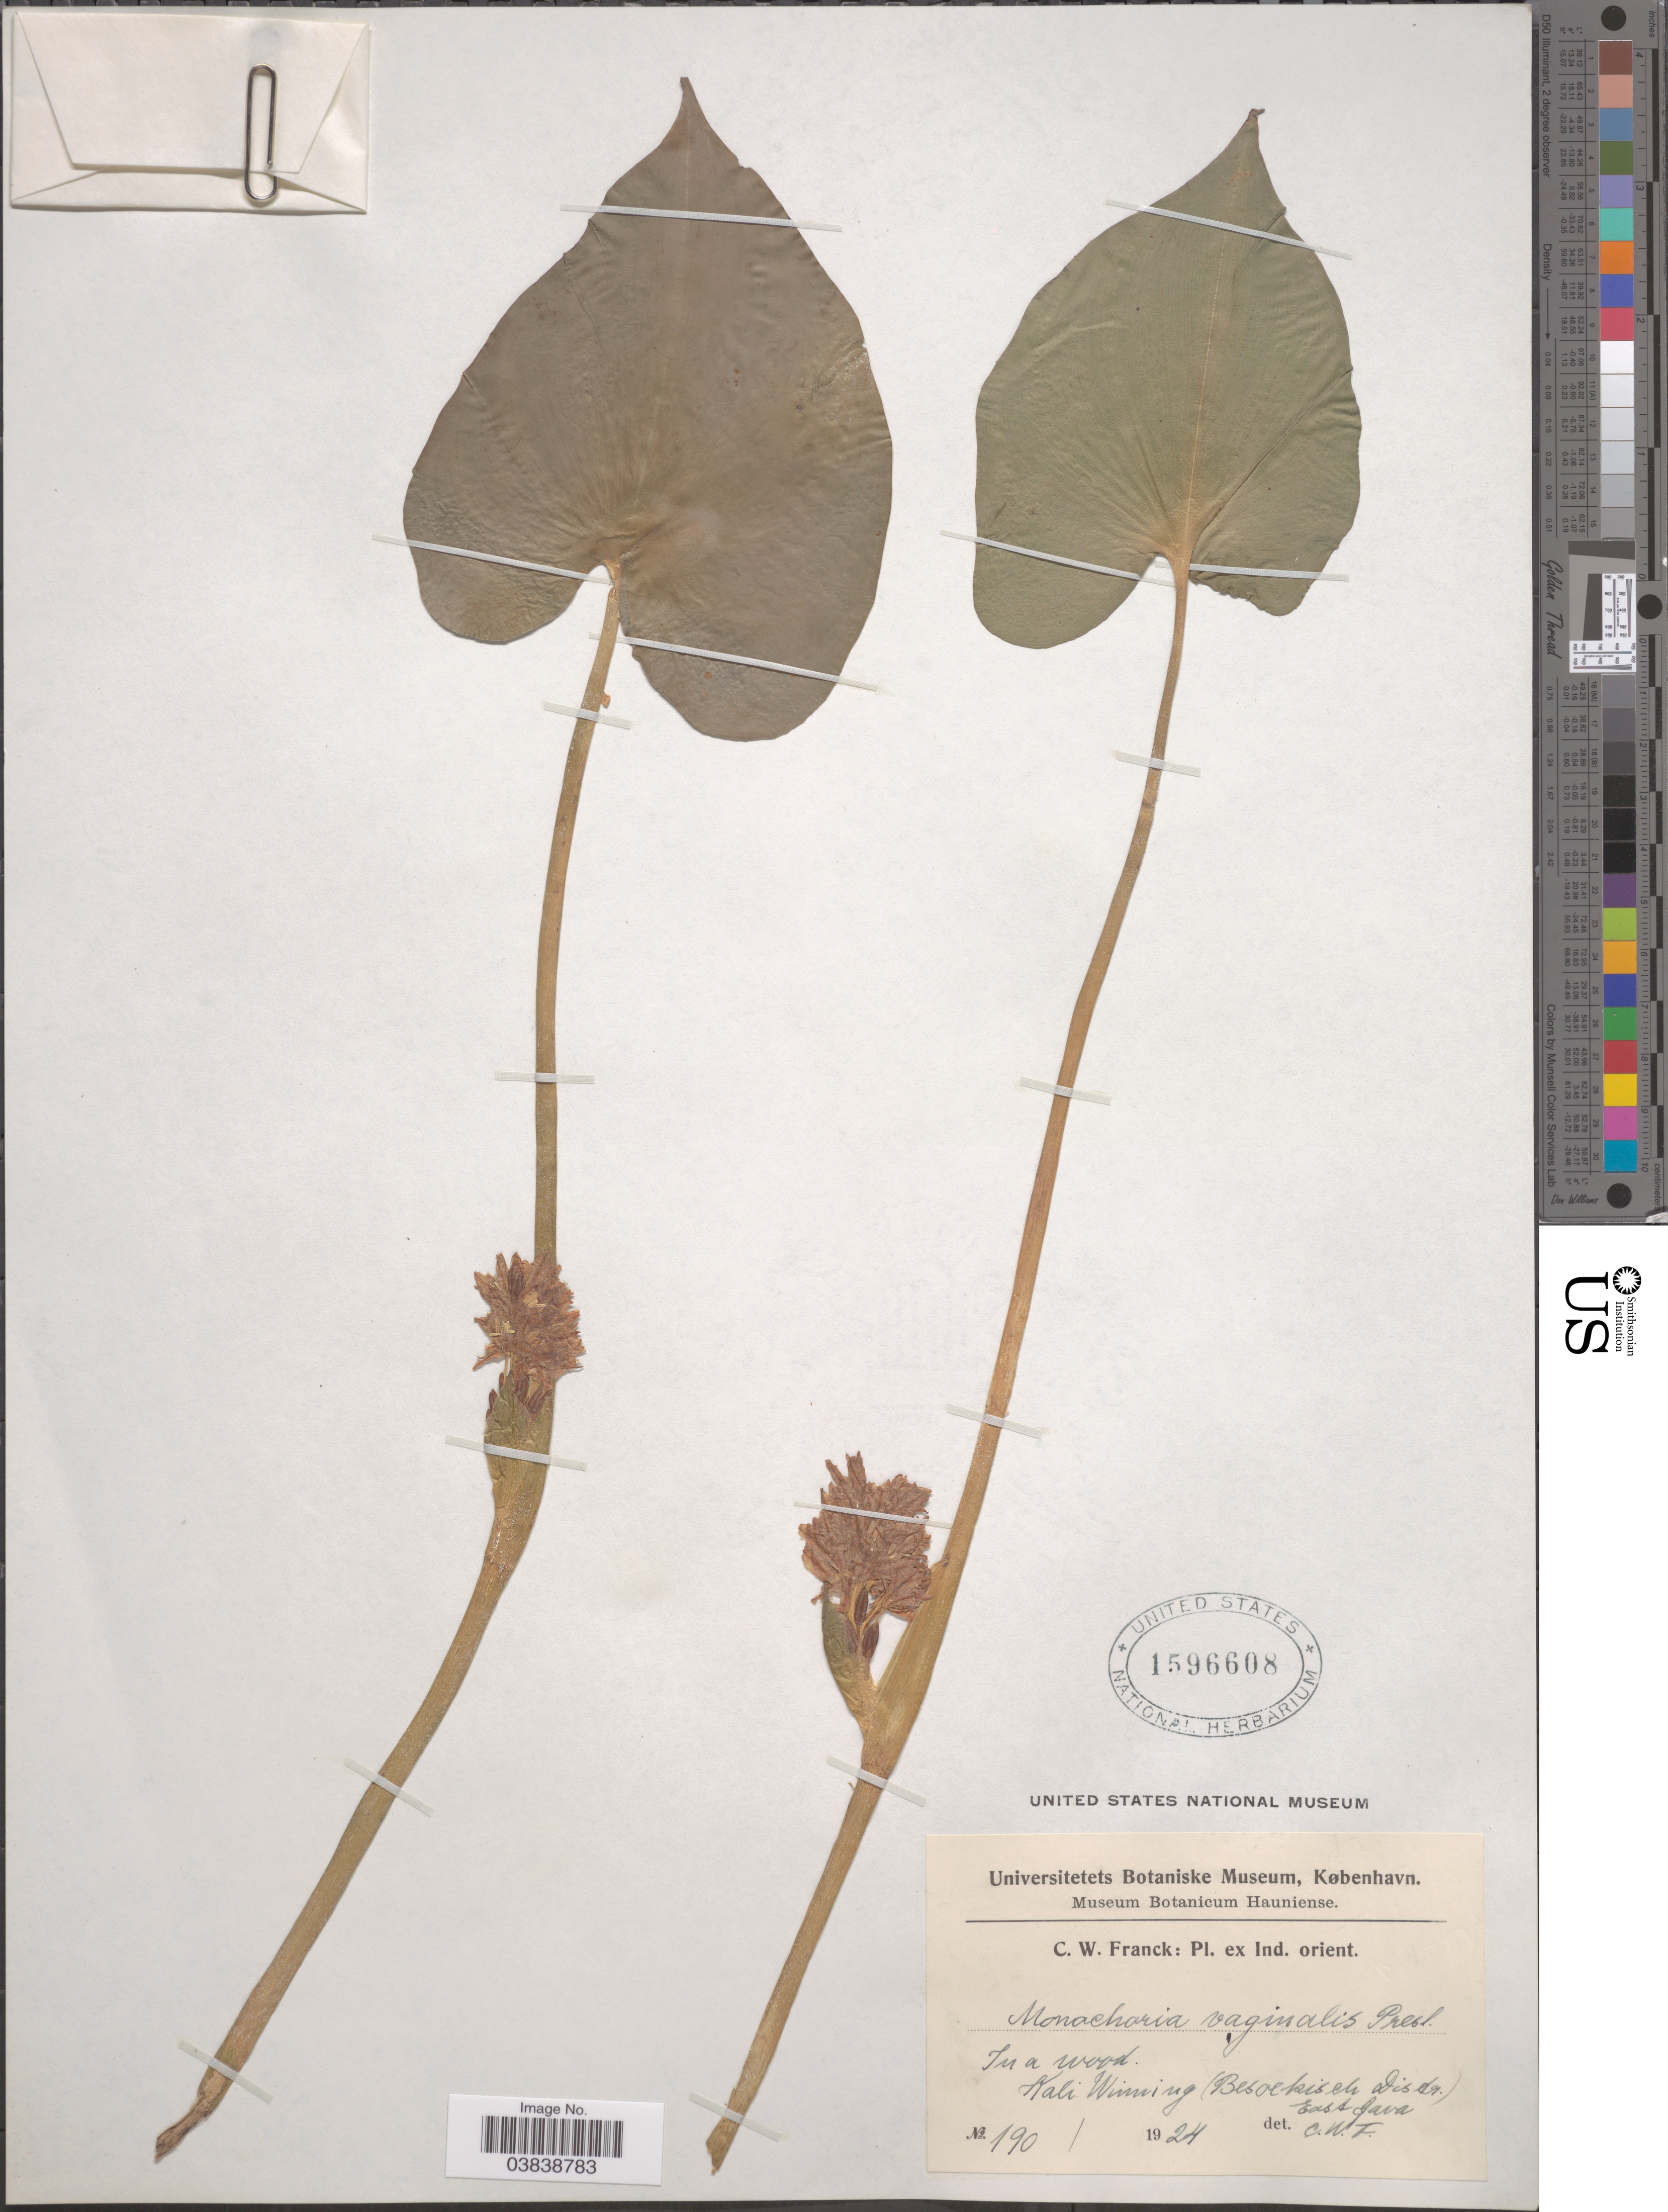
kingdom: Plantae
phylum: Tracheophyta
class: Liliopsida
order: Commelinales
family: Pontederiaceae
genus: Monochoria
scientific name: Monochoria vaginalis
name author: (Burm. f.) C. Presl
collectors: C. Franck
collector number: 190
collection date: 1924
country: Indonesia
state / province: Java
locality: Ind. orient. [unsure placement] In a wood. Kali Winning (Besoekisch Disda). East Java.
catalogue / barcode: US 1596608